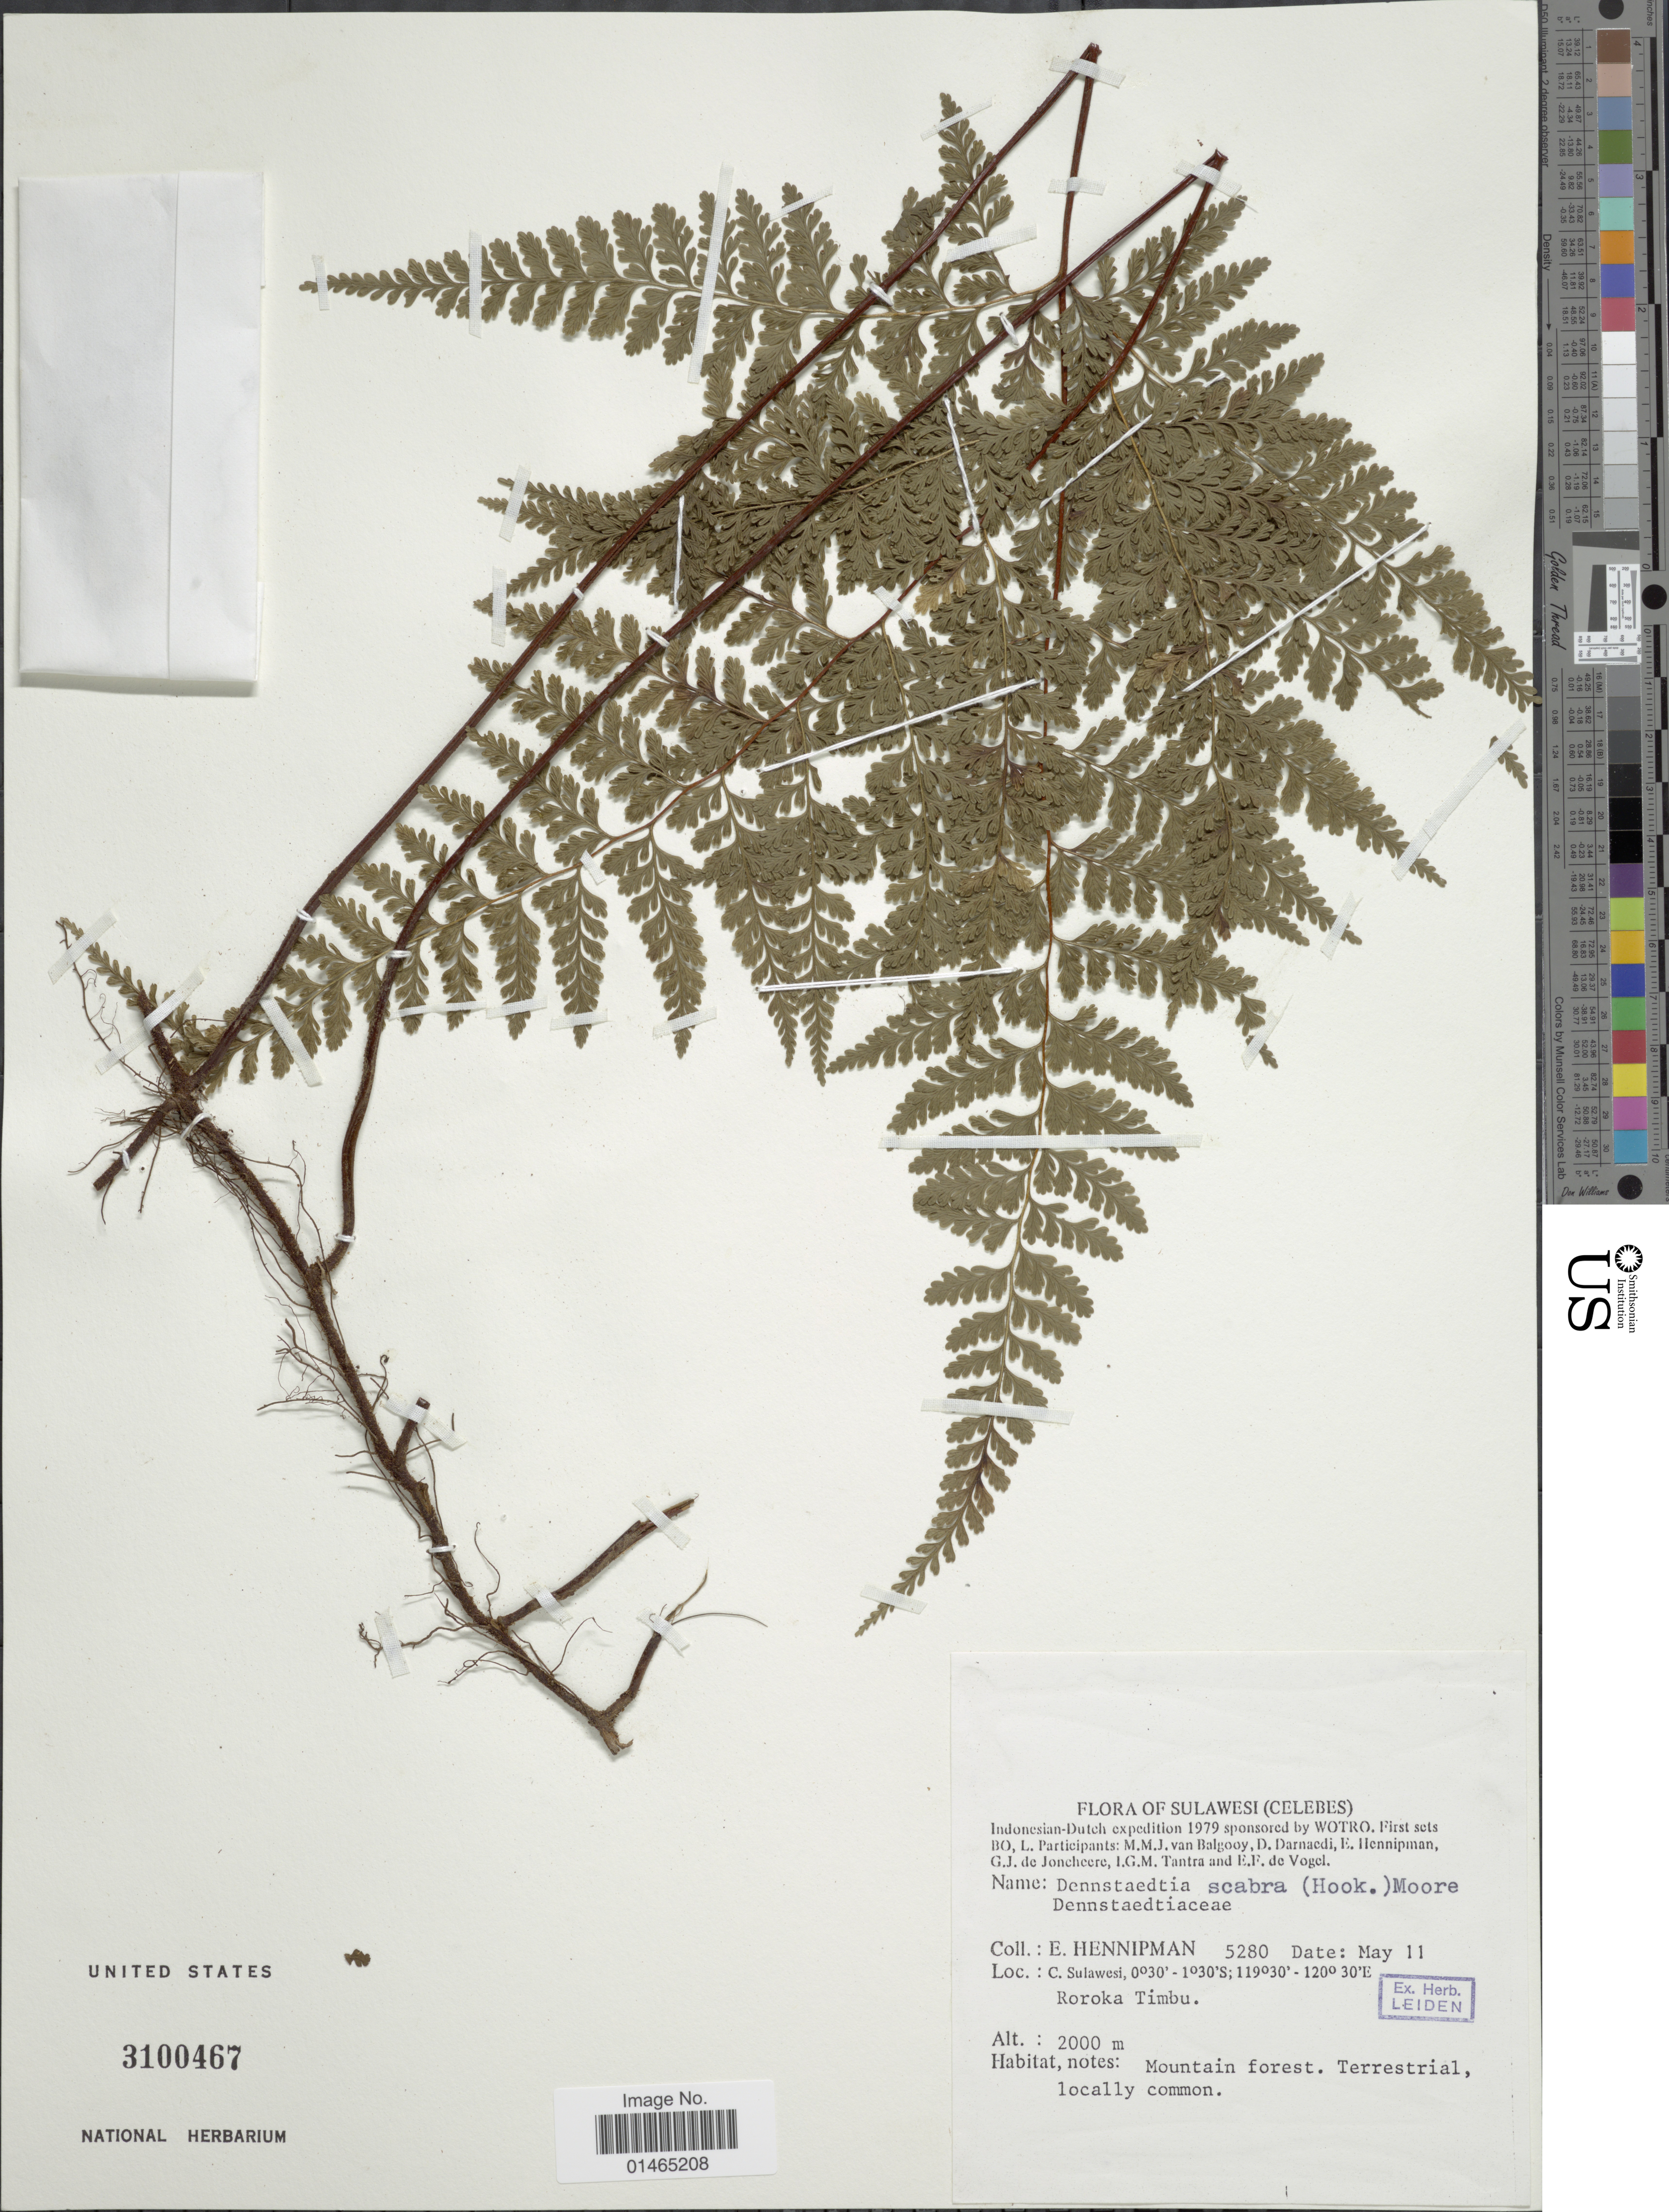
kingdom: Plantae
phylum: Tracheophyta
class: Polypodiopsida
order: Polypodiales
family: Dennstaedtiaceae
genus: Dennstaedtia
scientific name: Dennstaedtia scabra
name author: (Wall. ex Hook.) T. Moore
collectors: E. Hennipman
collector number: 5280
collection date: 1979-05-11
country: Indonesia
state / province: Sulawesi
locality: C. Sulawesi, Roroka Timbu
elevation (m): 2000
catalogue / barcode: US 3100467